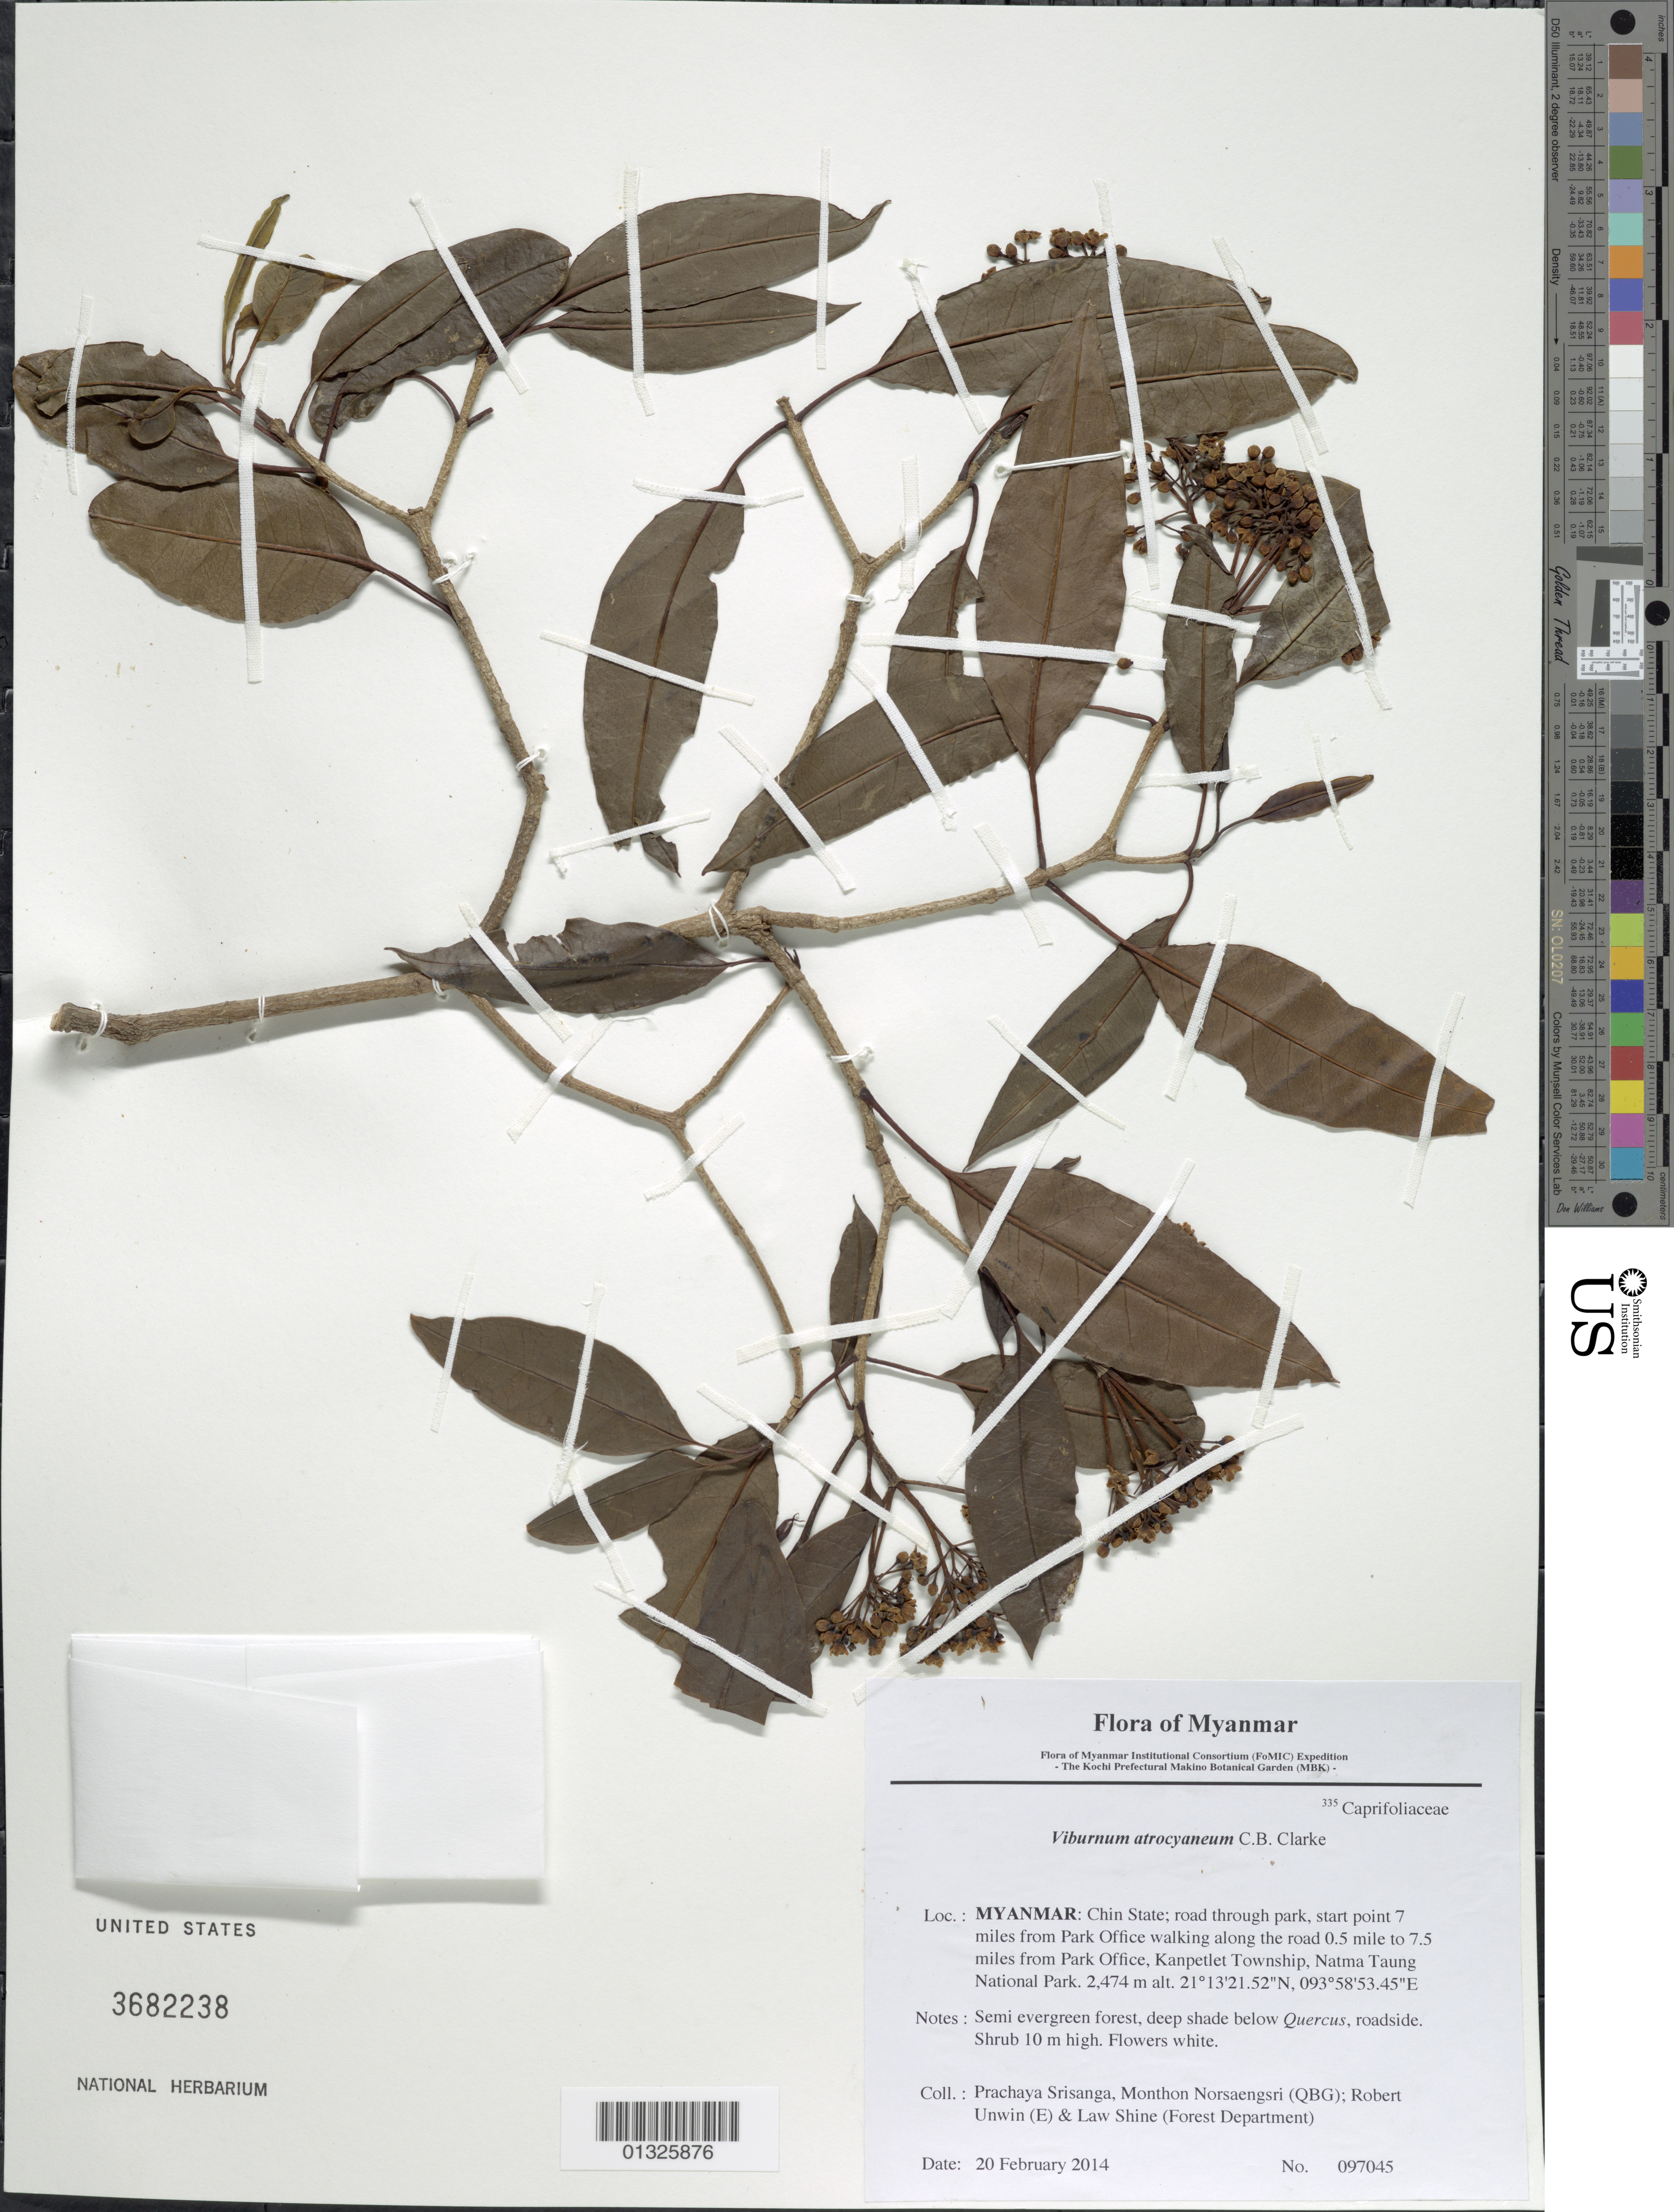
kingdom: Plantae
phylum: Tracheophyta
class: Magnoliopsida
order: Dipsacales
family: Viburnaceae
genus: Viburnum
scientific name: Viburnum atrocyaneum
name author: C.B. Clarke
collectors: P. Srisanga, M. Norsaengsri, R. Unwin & L. Shine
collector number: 97045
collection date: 2014-02-20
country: Myanmar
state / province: Chin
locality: Road through park, start point 7 miles from Park Office walking along the road 0.5 mile to 7.5 miles from Park Office, Kanpetlet Township, Natma Taung National Park.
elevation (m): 2474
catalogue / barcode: US 3682238